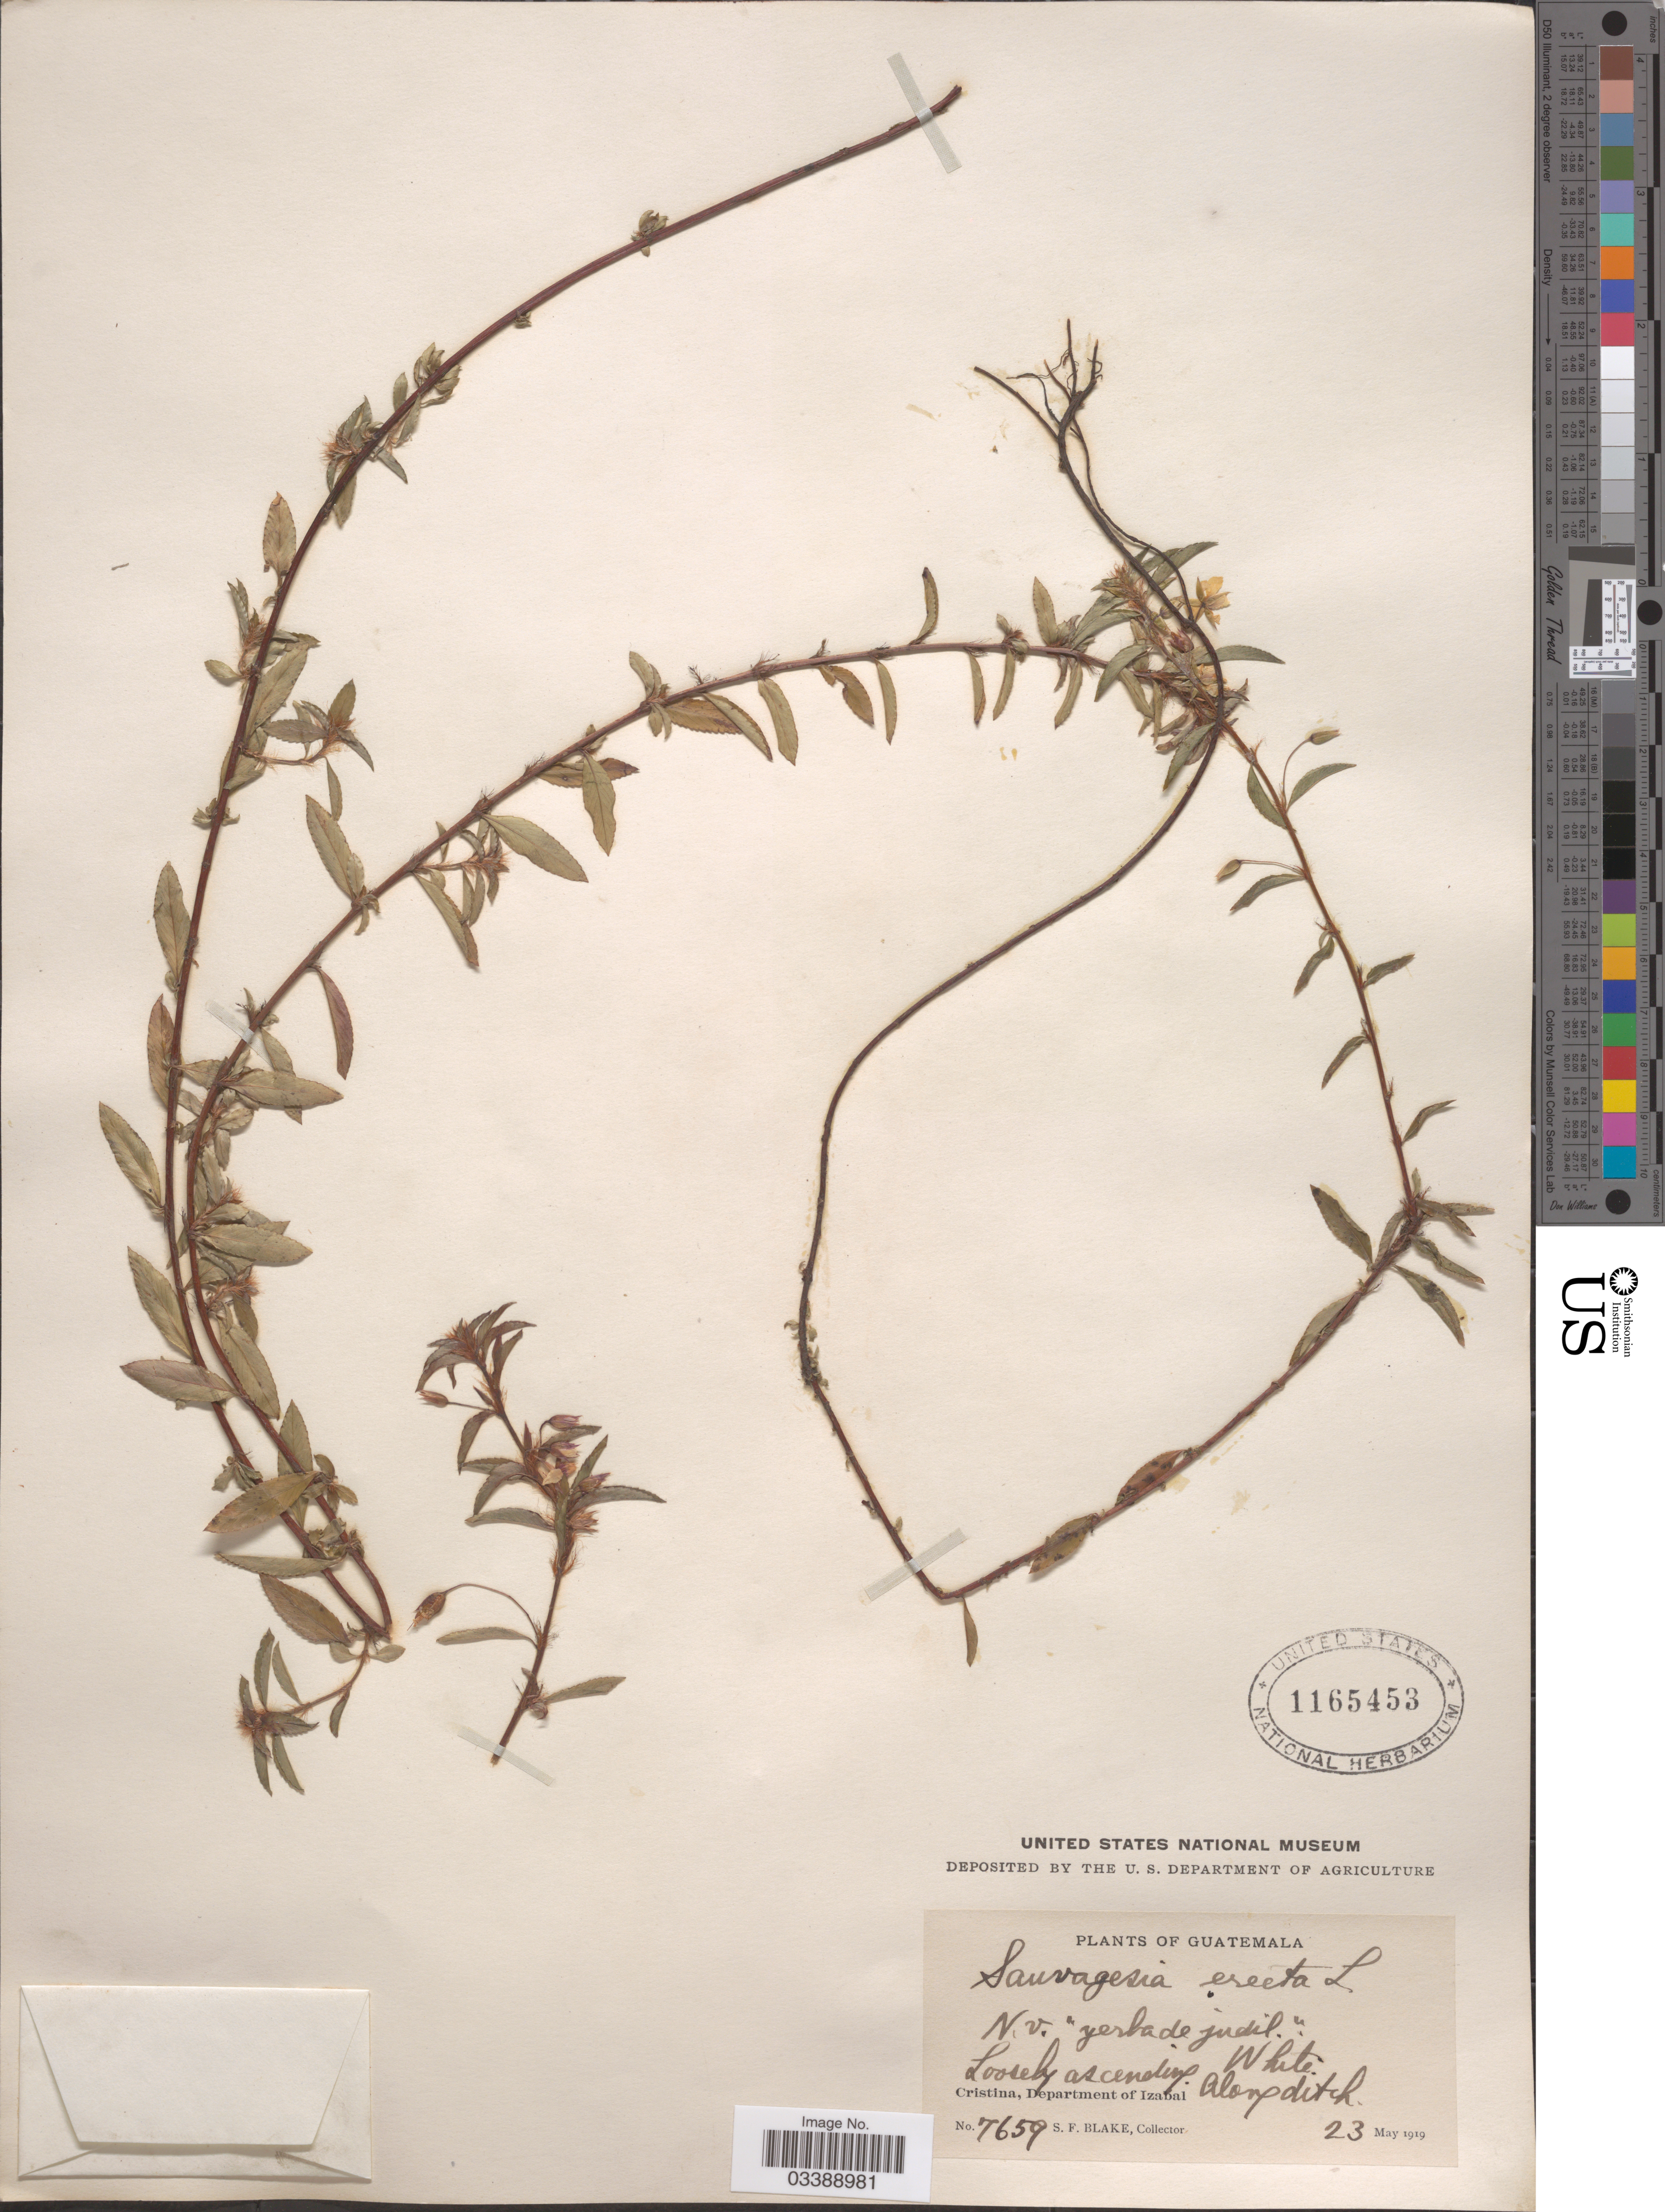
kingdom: Plantae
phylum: Tracheophyta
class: Magnoliopsida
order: Malpighiales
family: Ochnaceae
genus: Sauvagesia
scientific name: Sauvagesia erecta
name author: L.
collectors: S. Blake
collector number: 7659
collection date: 1919-05-23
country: Guatemala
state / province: Izabal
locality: Cristina, Department of Izabal.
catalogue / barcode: US 1165453